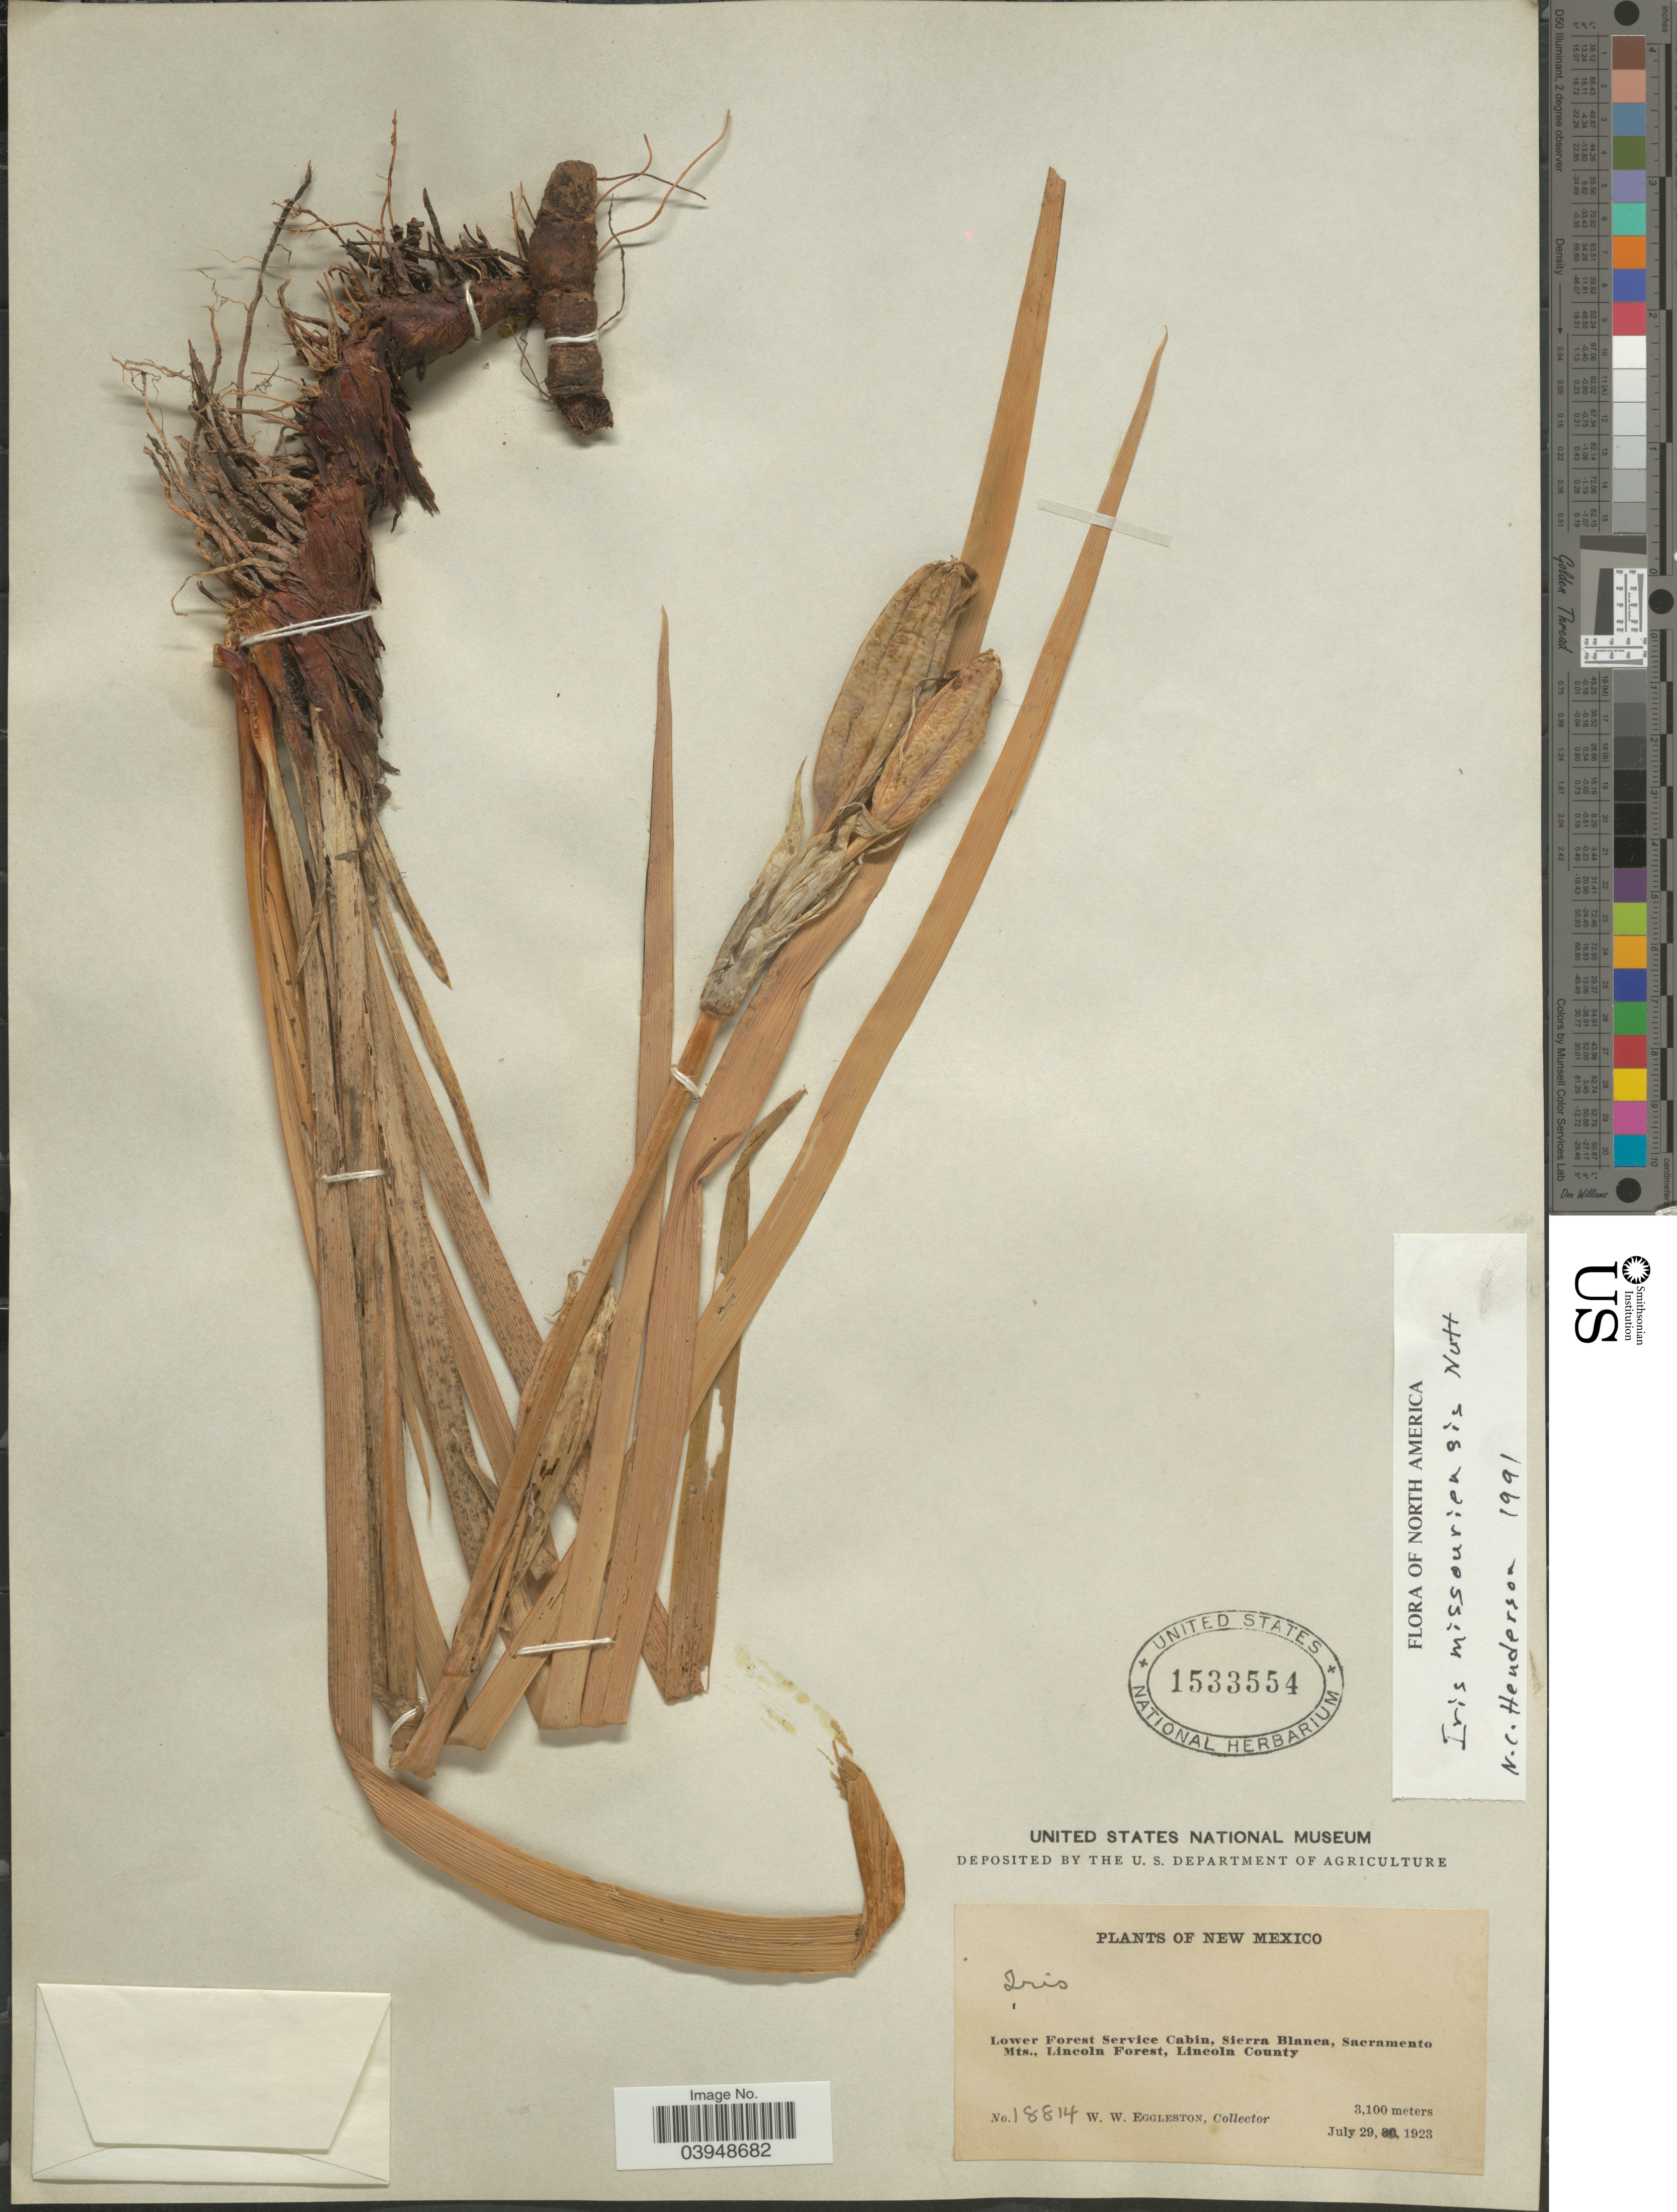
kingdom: Plantae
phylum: Tracheophyta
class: Liliopsida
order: Asparagales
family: Iridaceae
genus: Iris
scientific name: Iris missouriensis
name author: Nutt.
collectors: W. W. Eggleston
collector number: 18814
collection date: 1923-07-29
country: United States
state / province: New Mexico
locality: Lower Forest Service Cabin, Sierra Blanca, Sacramento Mts., Lincoln Forest, Lincoln County.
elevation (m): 3100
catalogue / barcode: US 1533554